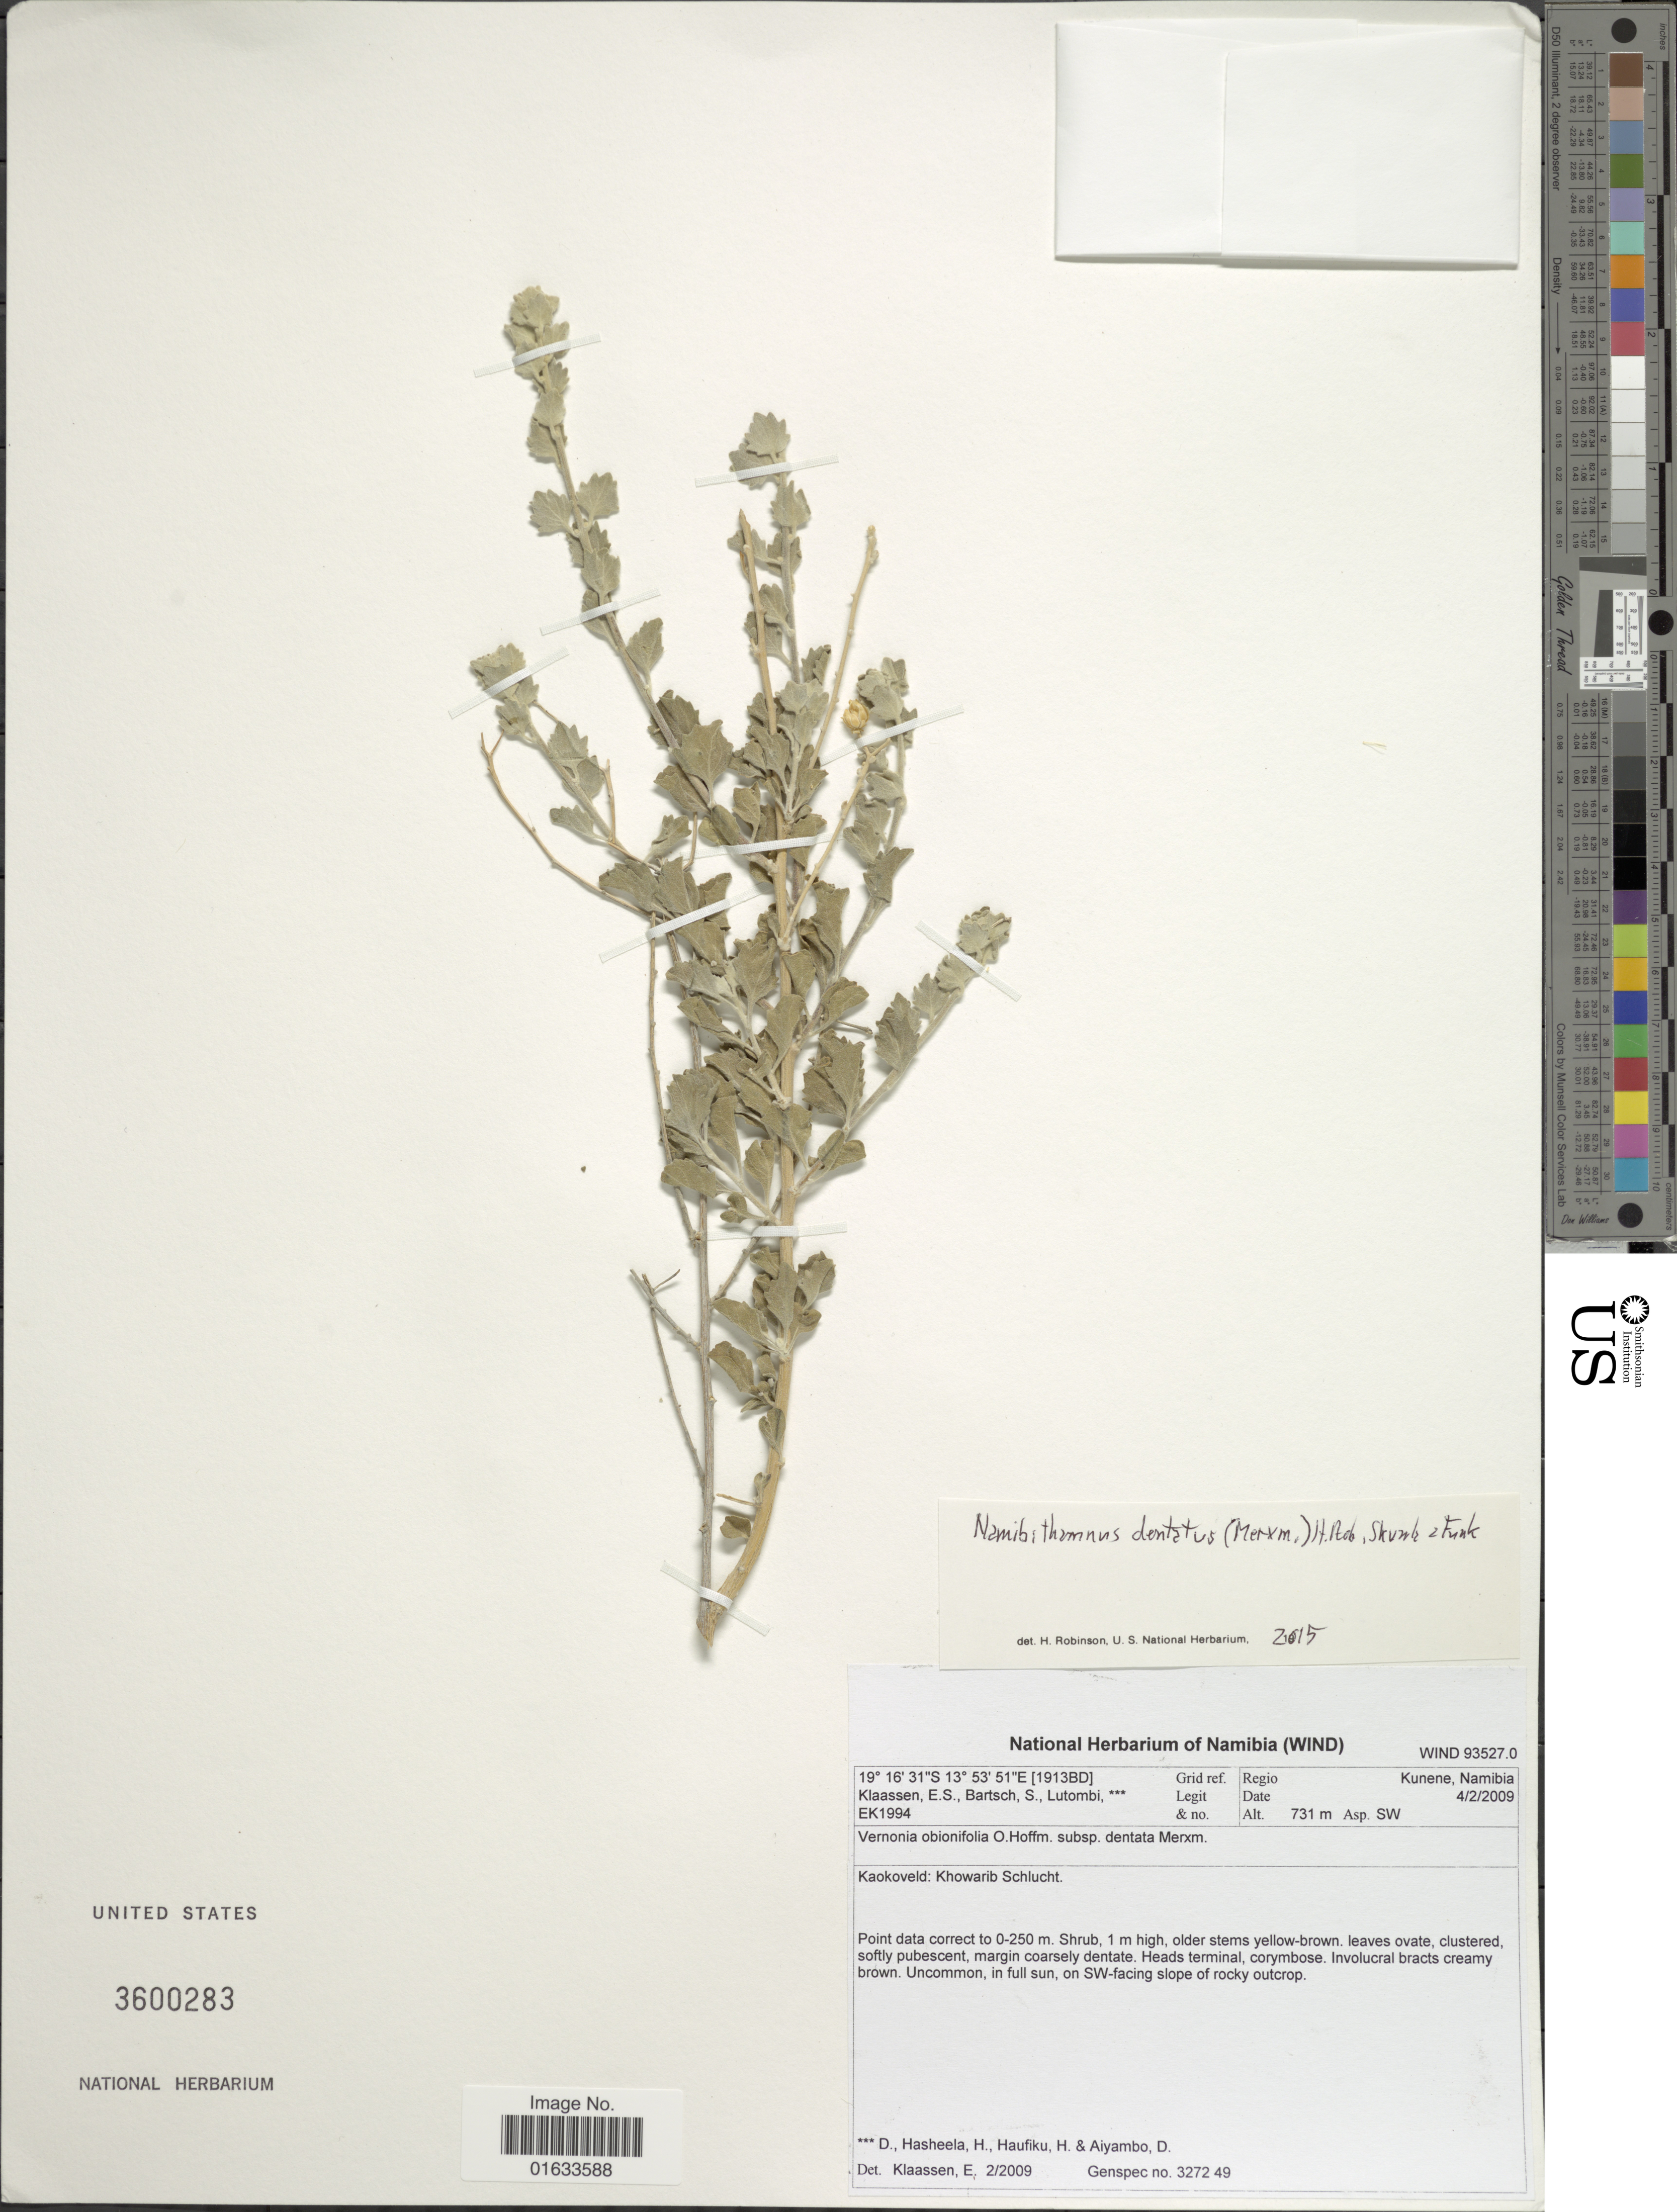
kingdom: Plantae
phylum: Tracheophyta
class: Magnoliopsida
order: Asterales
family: Asteraceae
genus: Namibithamnus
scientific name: Namibithamnus dentatus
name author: (Merxm.) H. Rob. et al.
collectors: E. S. Klaassen, S. Bartsch, D. Lutombi, H. Hasheela & et al.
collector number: EK1994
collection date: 2009-02-04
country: Namibia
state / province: Kunene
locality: Regio Kunene, Namibia. Kaokoveld: Khowarib Schlucht.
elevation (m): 731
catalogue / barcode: US 3600283